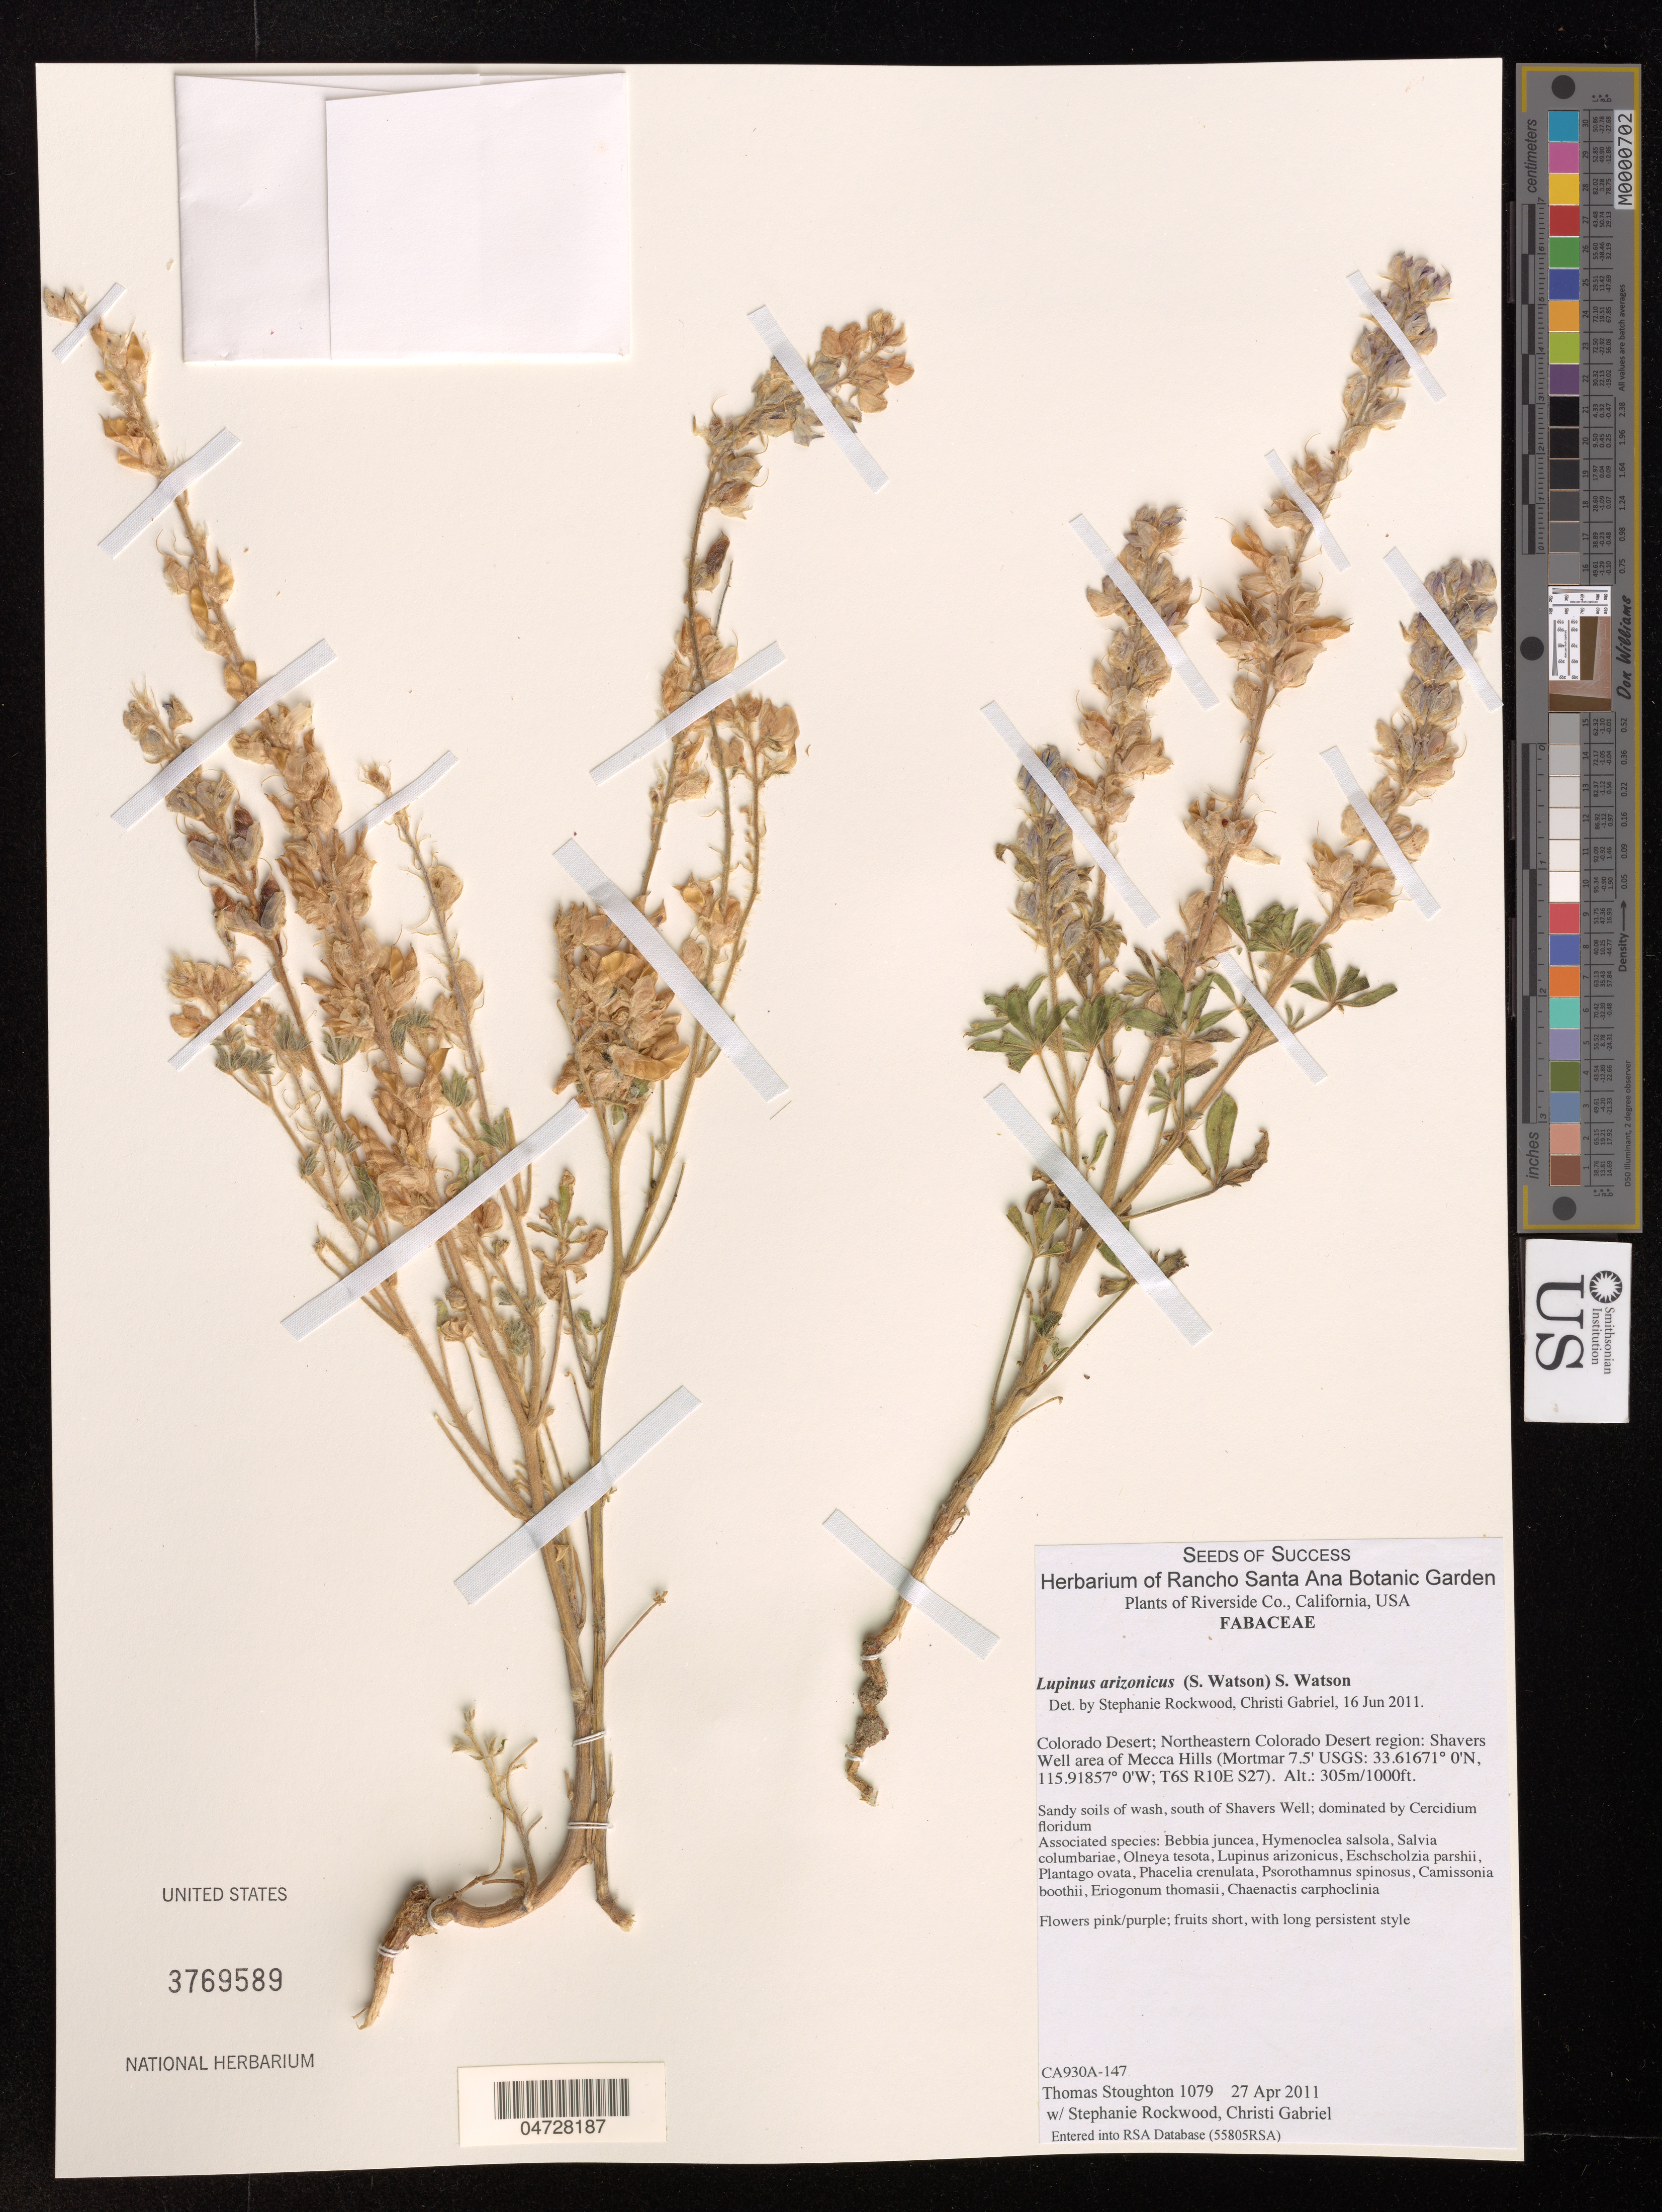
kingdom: Plantae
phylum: Tracheophyta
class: Magnoliopsida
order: Fabales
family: Fabaceae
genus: Lupinus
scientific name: Lupinus arizonicus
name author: (S. Watson) S. Watson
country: United States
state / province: California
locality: Colorado Desert; Northeastern Colorado Desert region: Shavers Well area Mecca Hills.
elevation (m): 305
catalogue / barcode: US 3769589